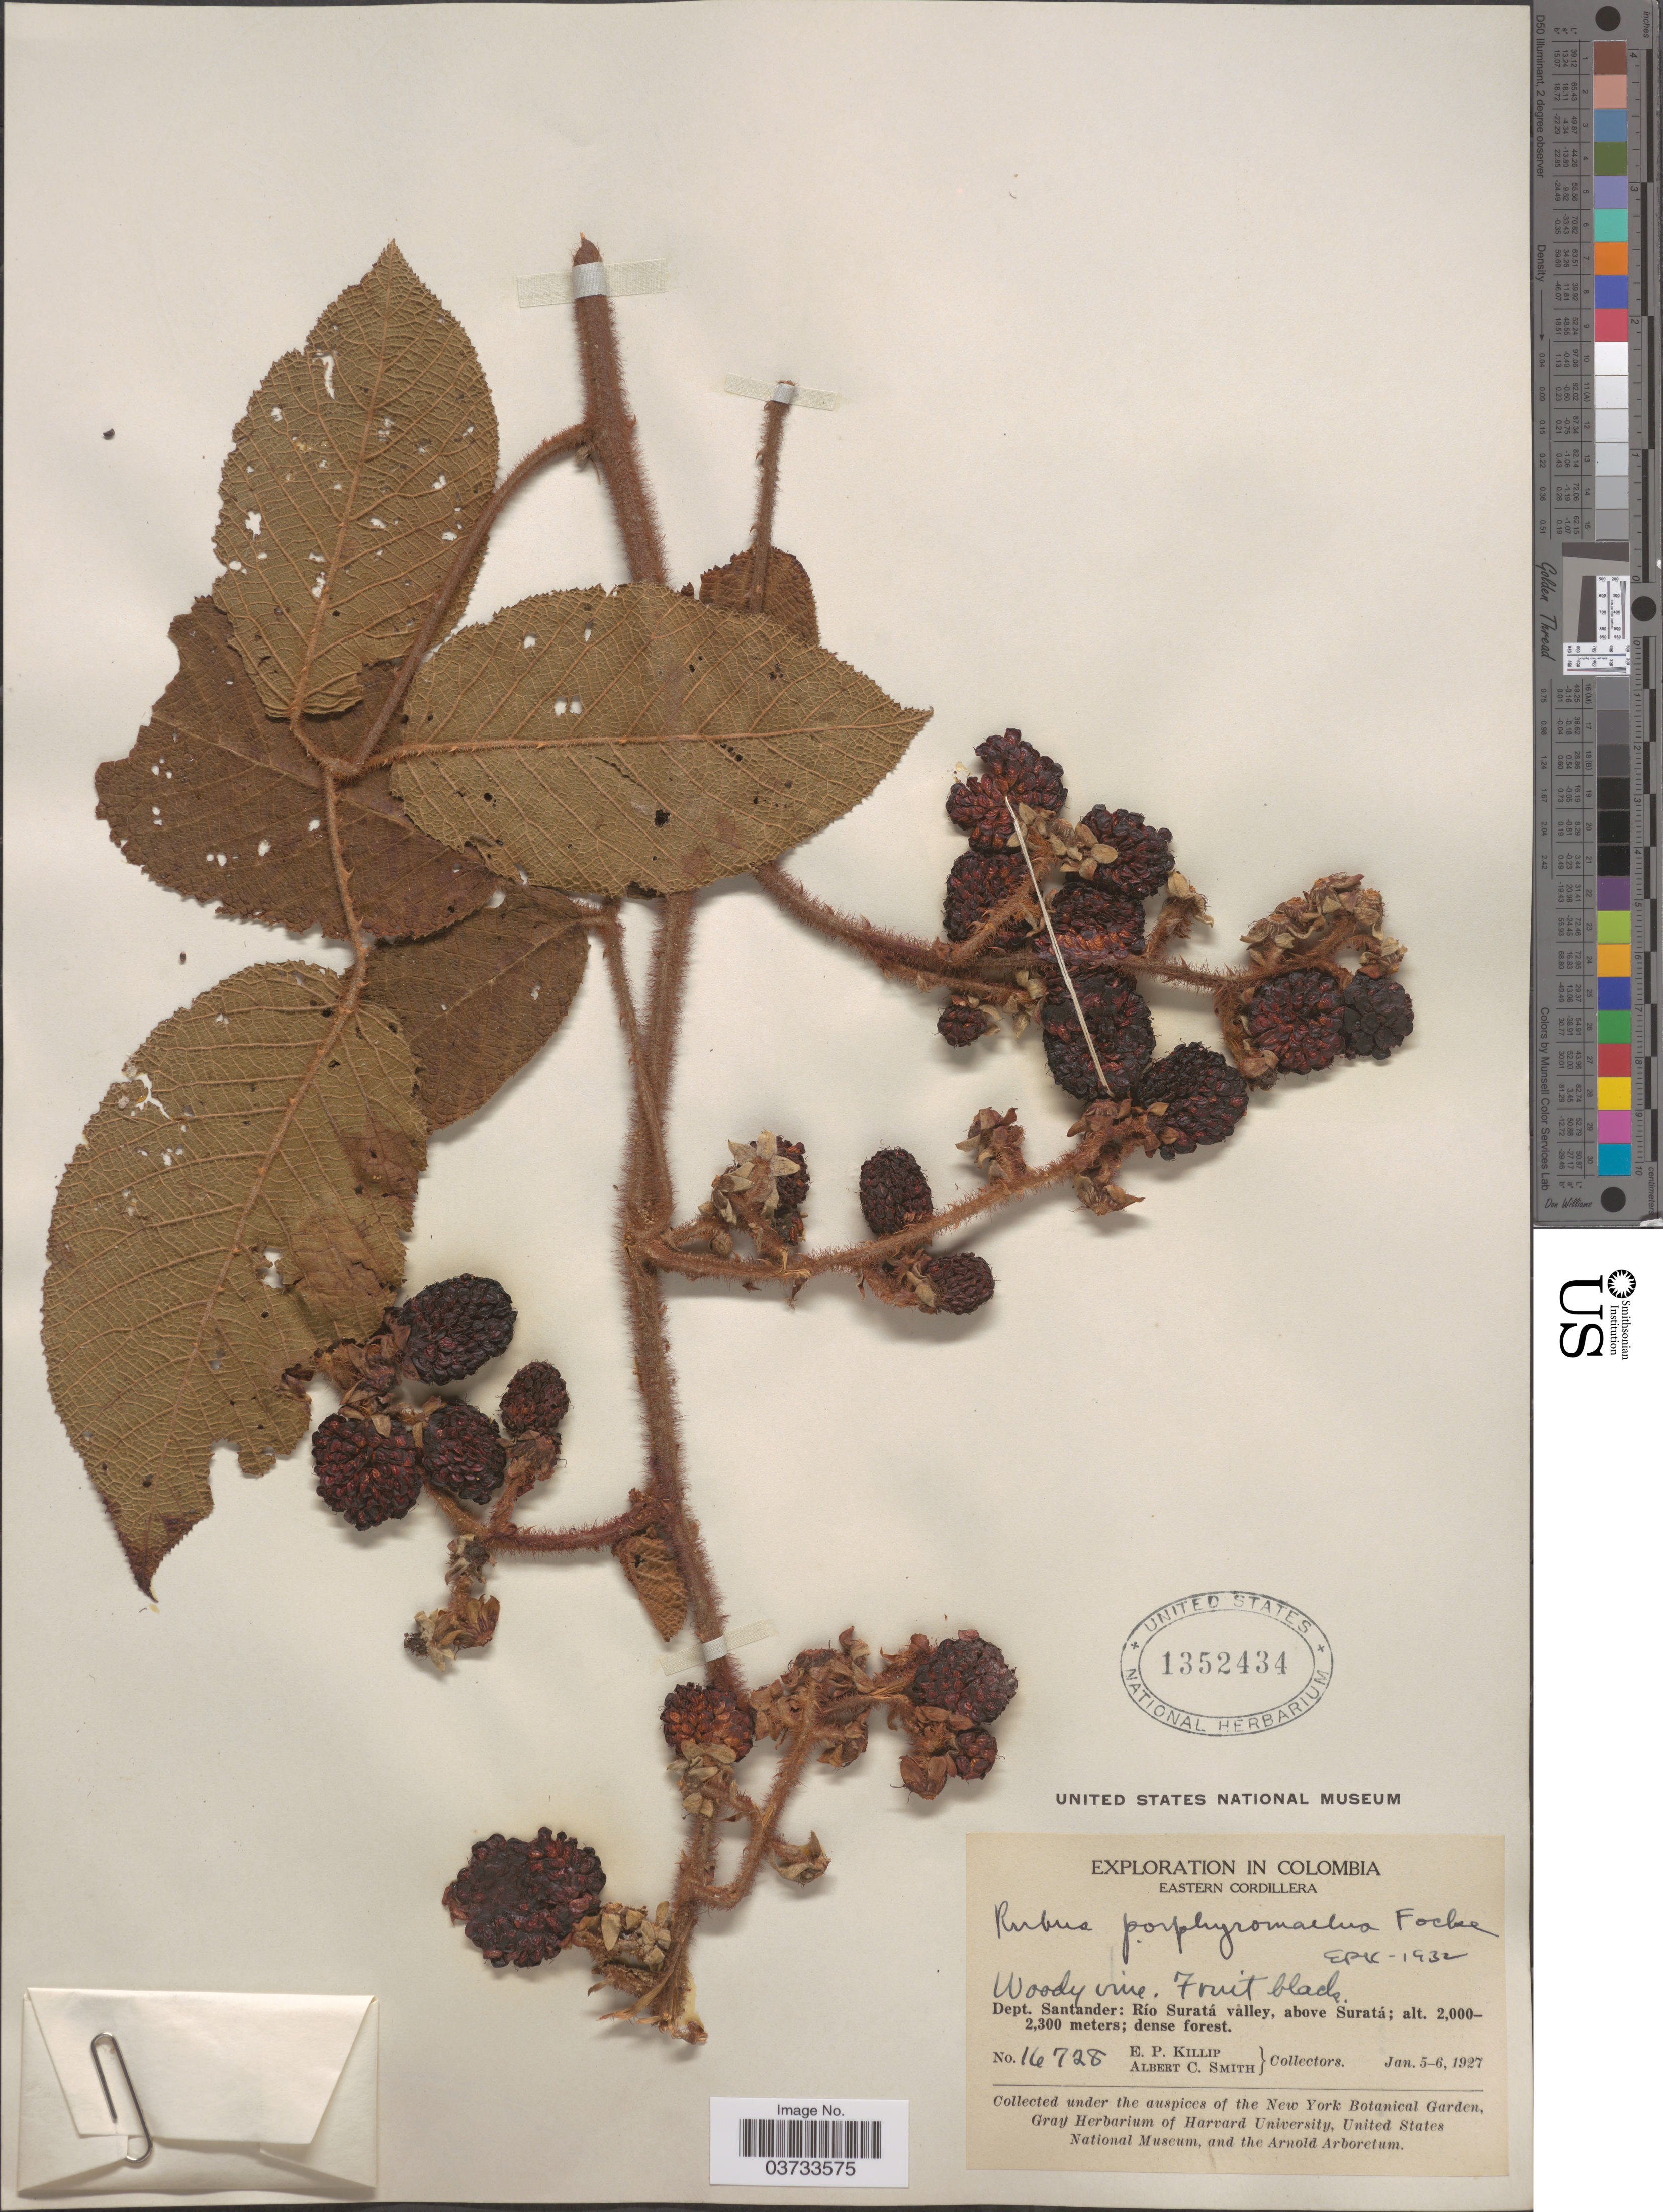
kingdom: Plantae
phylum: Tracheophyta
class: Magnoliopsida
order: Rosales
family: Rosaceae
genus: Rubus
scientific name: Rubus radicans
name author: Cav.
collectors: E. P. Killip & A. C. Smith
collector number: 16728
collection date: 1927-01-05/1927-01-06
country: Colombia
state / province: Santander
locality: Eastern Cordillera. Dept. Santander: Río Suratá valley, above Suratá.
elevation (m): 2000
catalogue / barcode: US 1352434